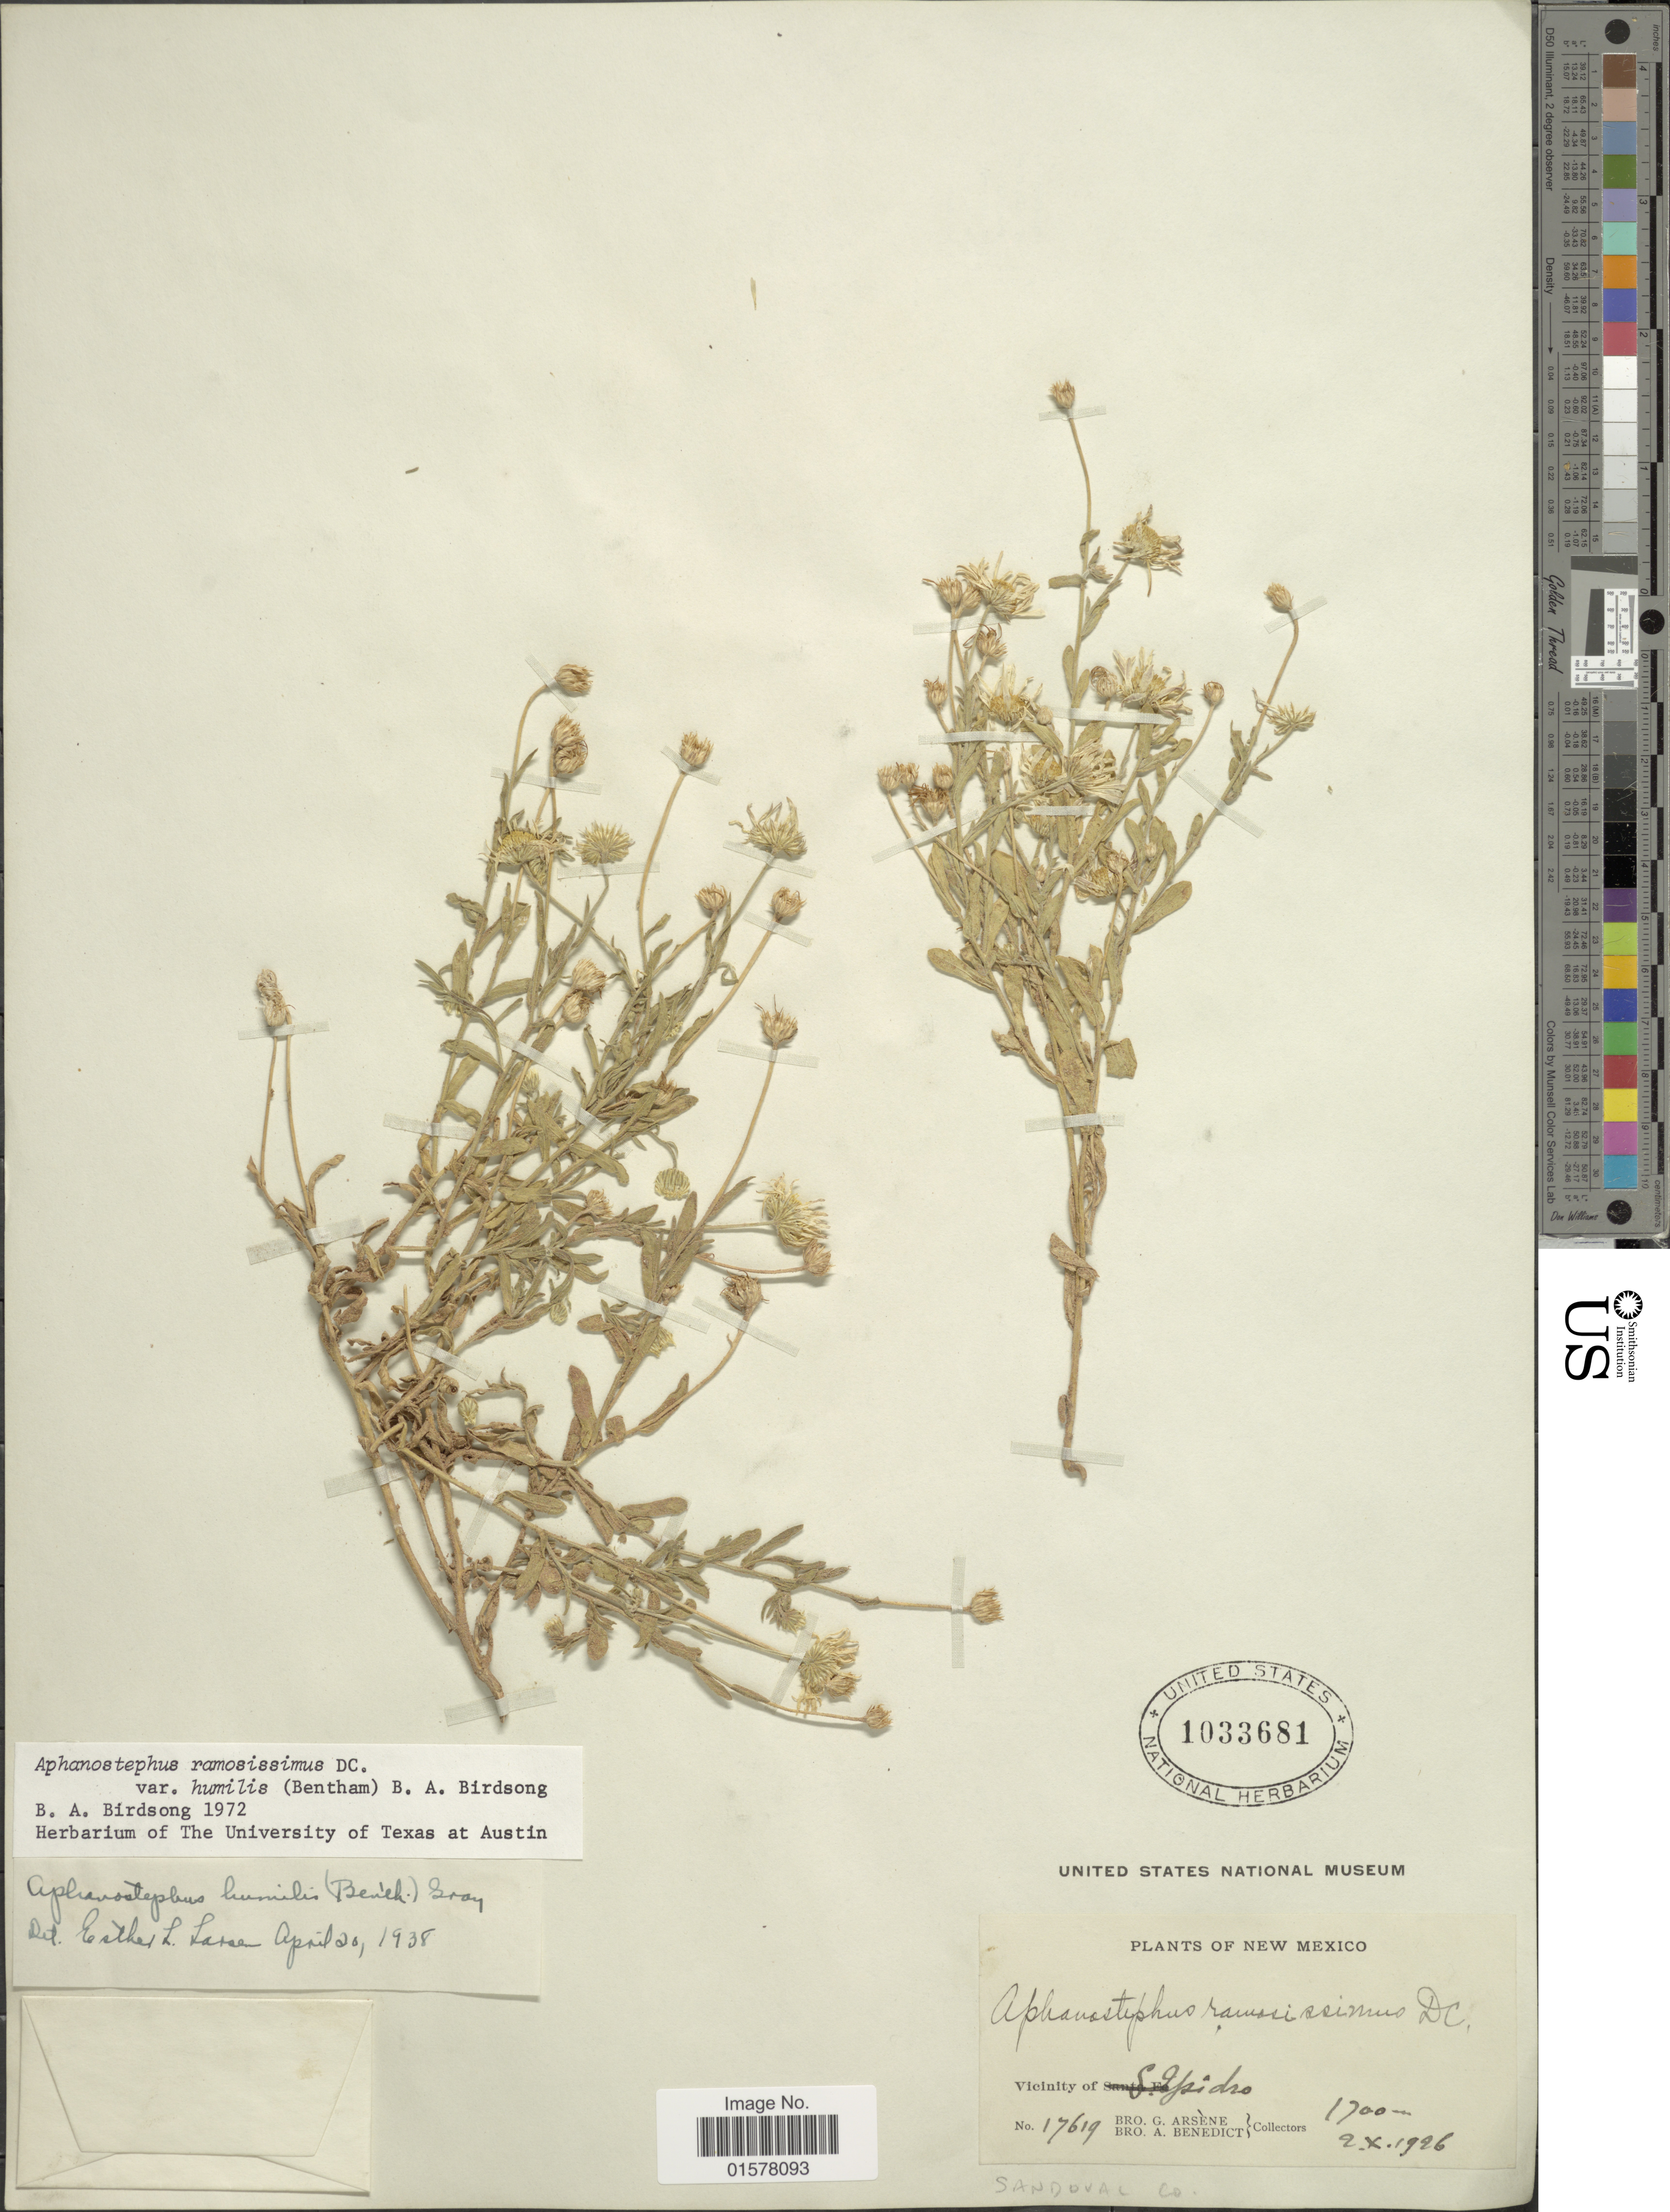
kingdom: Plantae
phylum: Tracheophyta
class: Magnoliopsida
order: Asterales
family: Asteraceae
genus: Aphanostephus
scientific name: Aphanostephus ramosissimus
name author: DC.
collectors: Bro. G. Arsène & Bro. Benedict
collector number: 17619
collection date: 1926-10-02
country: United States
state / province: New Mexico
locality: Vicinity of Isidro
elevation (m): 1700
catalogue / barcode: US 1033681